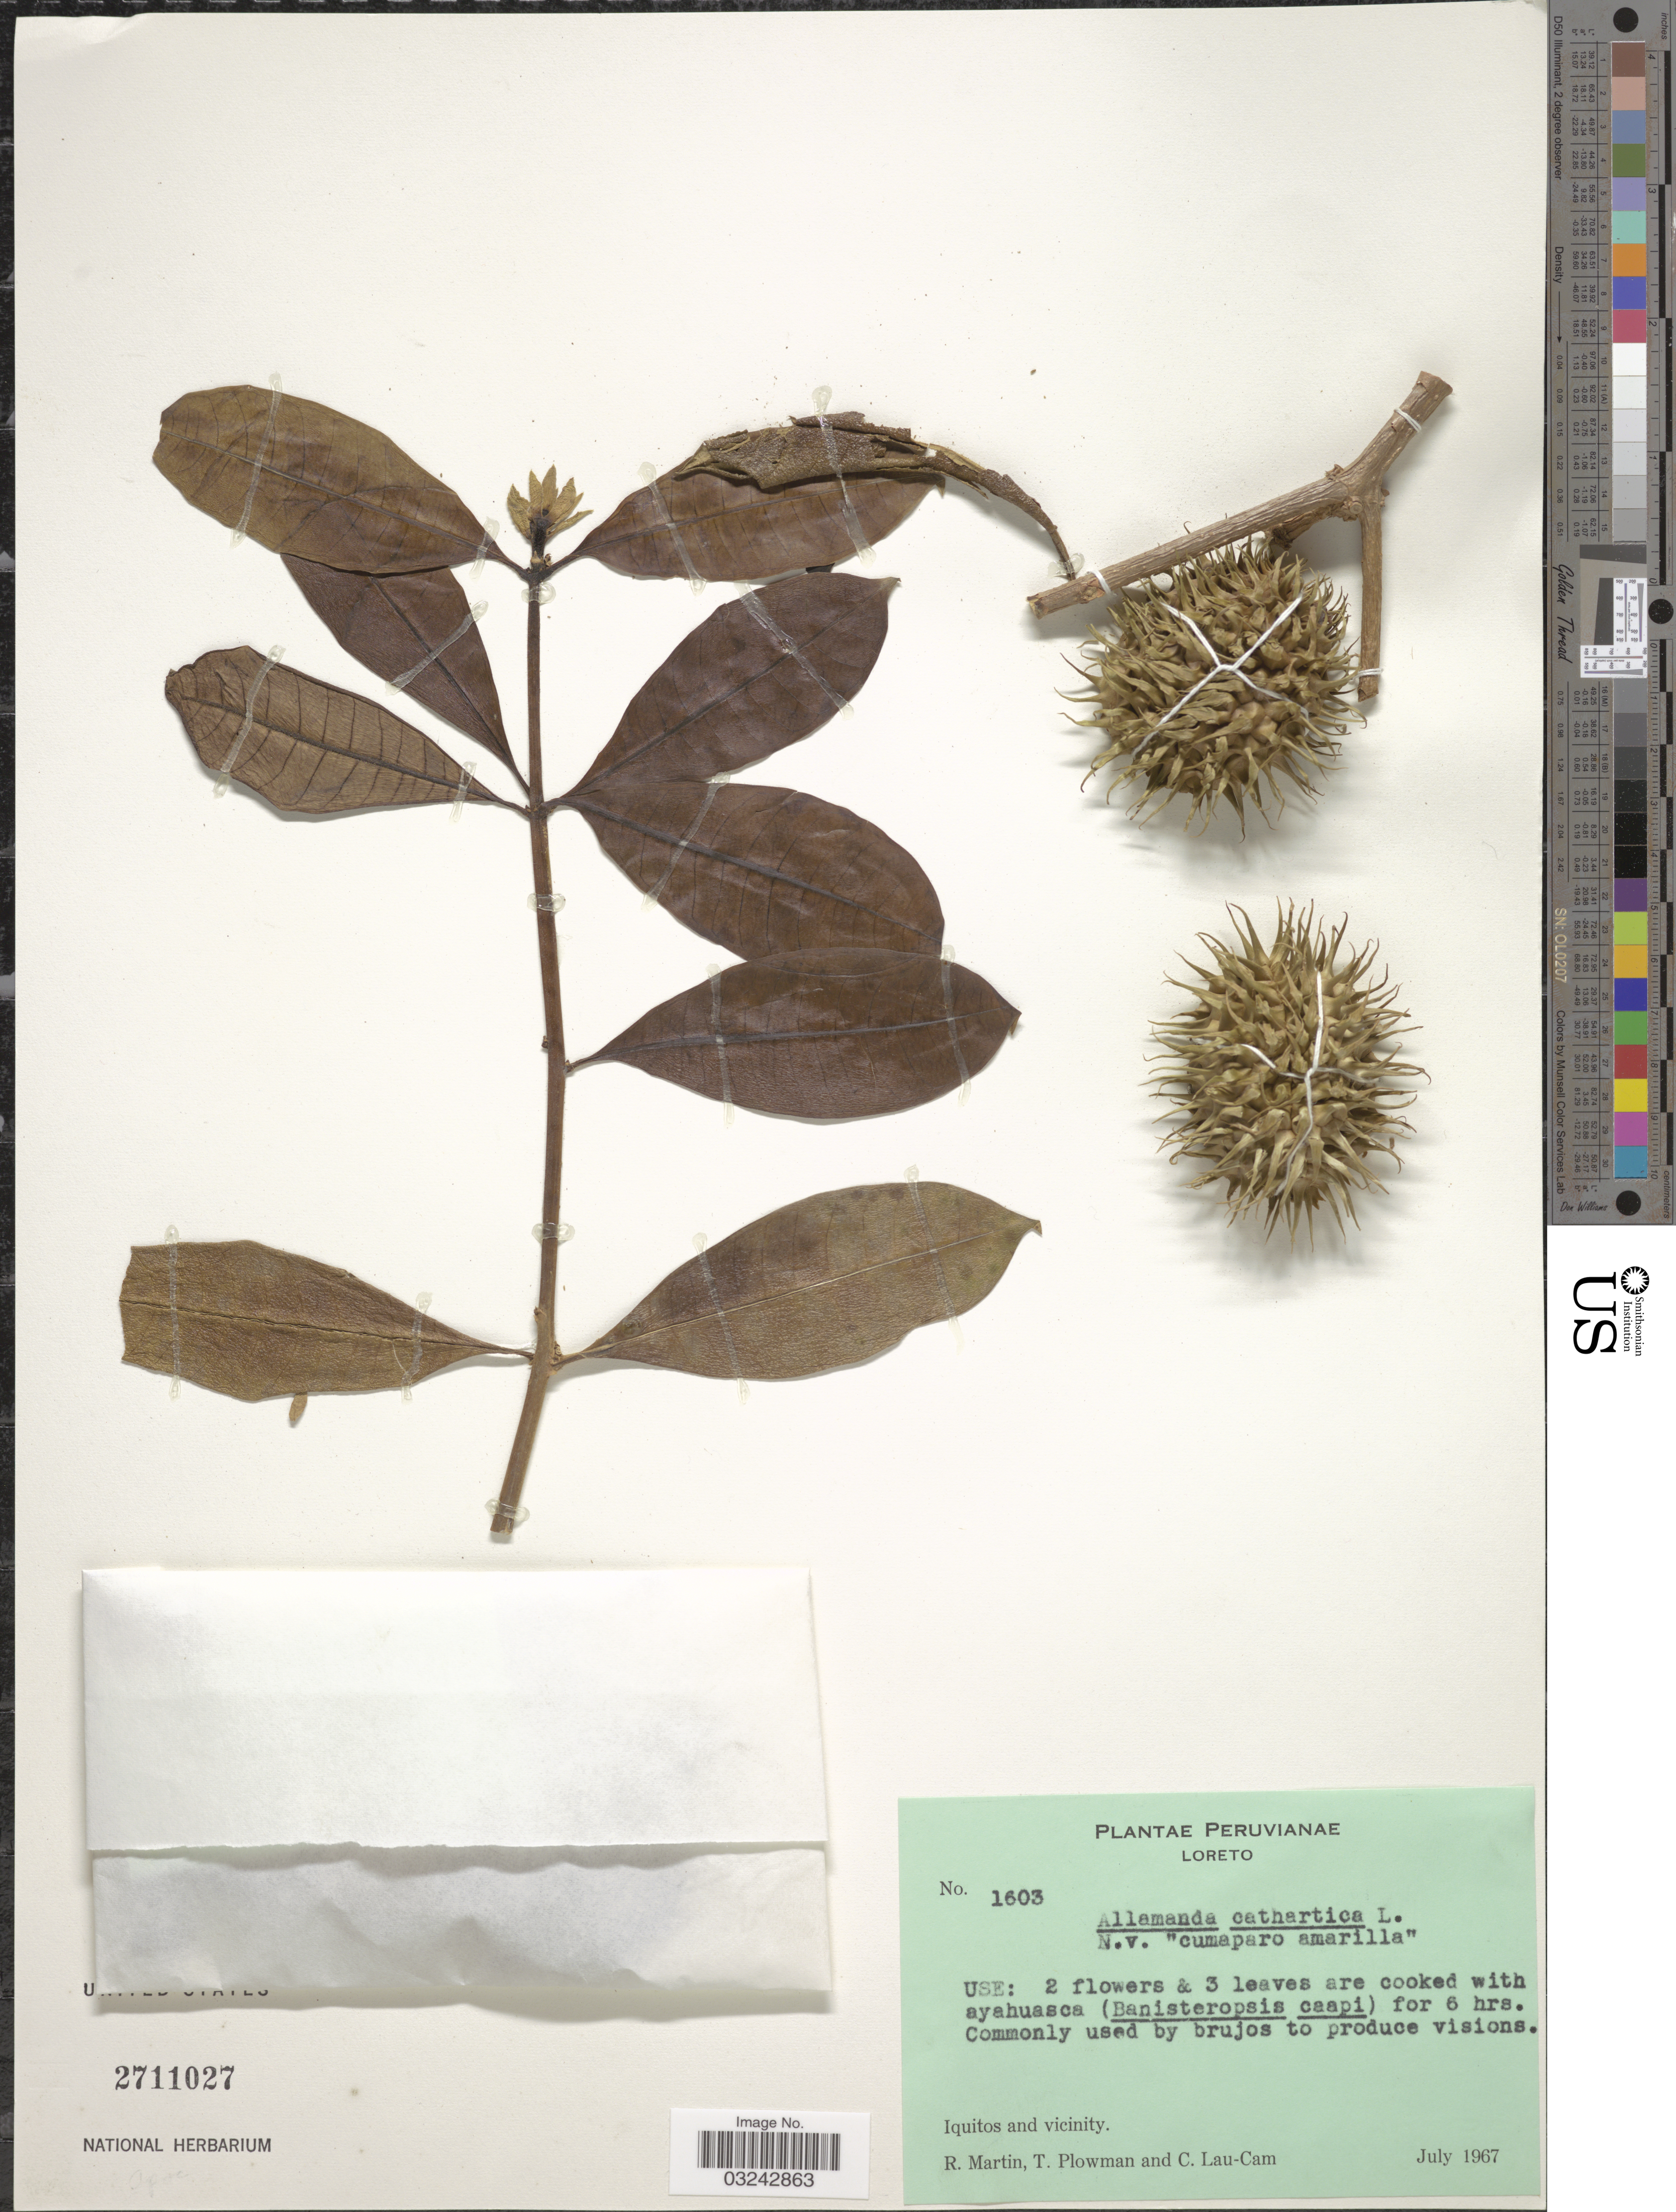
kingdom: Plantae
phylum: Tracheophyta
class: Magnoliopsida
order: Gentianales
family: Apocynaceae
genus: Allamanda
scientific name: Allamanda cathartica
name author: L.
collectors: R. Martin, T. Plowman & C. Lau-Cam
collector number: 1603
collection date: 1967-07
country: Peru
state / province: Loreto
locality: Iquitos and vicinity.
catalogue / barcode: US 2711027